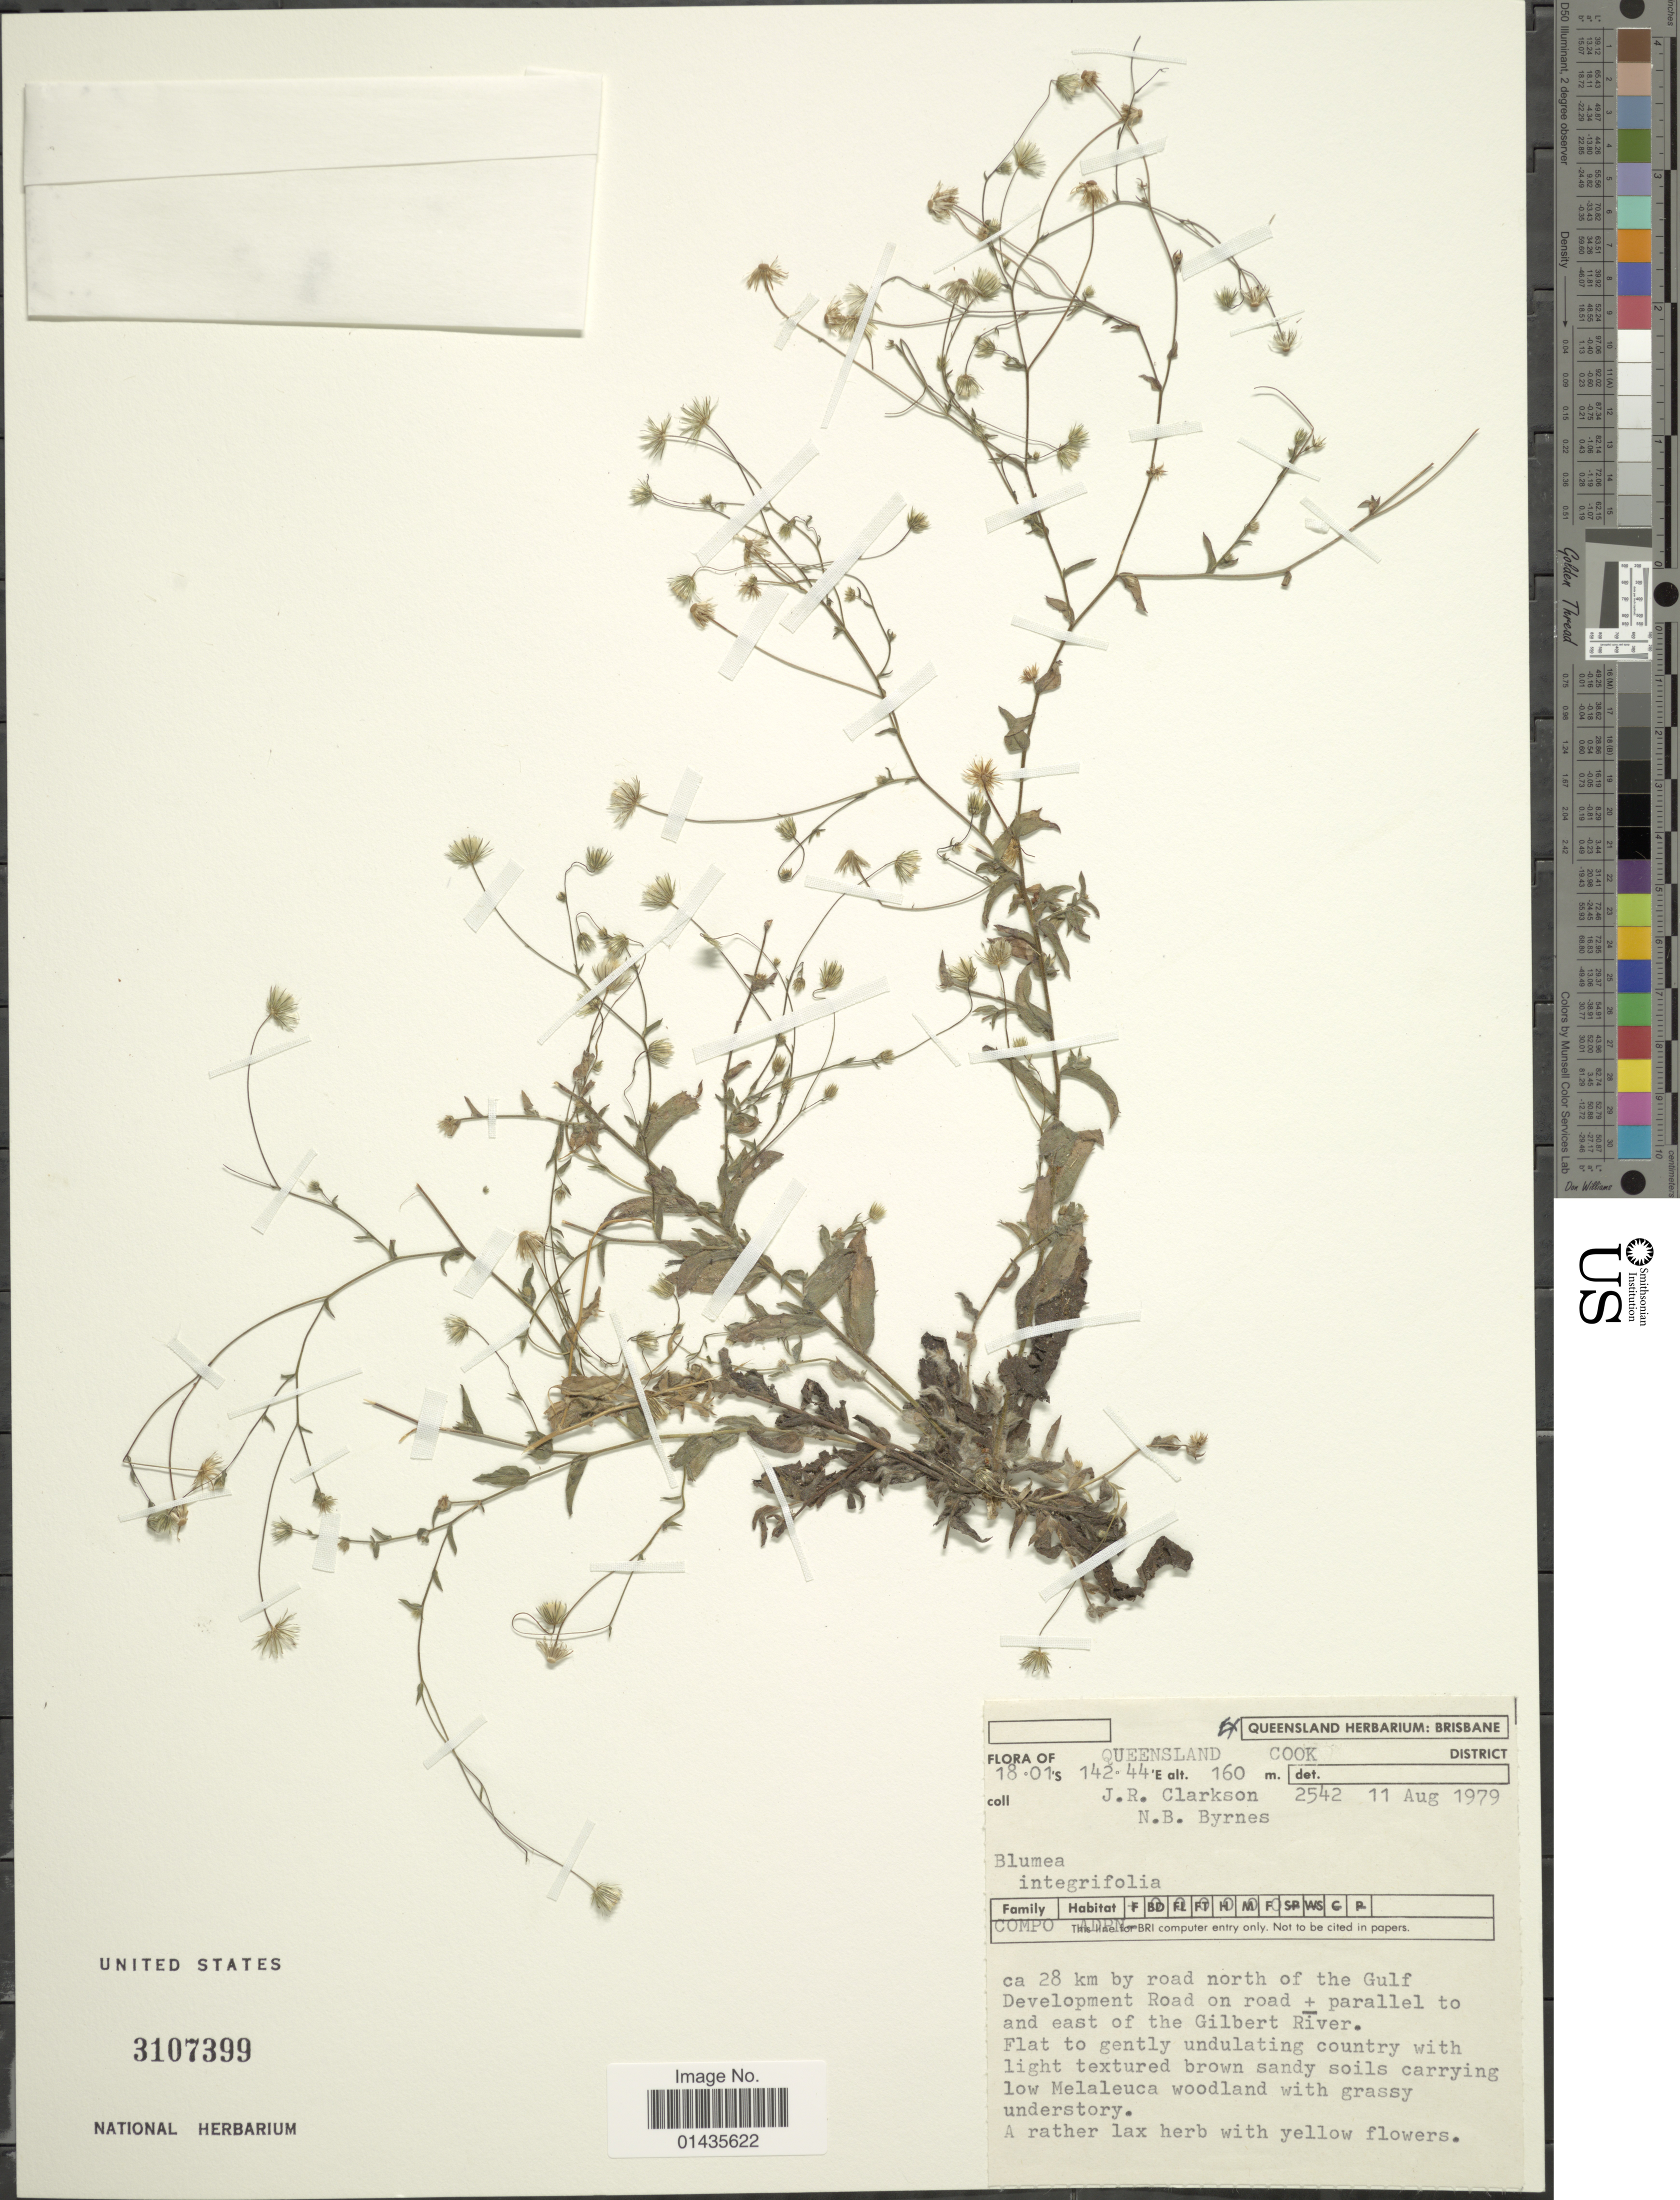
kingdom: Plantae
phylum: Tracheophyta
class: Magnoliopsida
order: Asterales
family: Asteraceae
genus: Blumea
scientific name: Blumea integrifolia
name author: DC.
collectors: J. Clarkson & N. Byrnes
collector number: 2542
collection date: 1979-08-11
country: Australia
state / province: Queensland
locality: Cook District, ca 28 km by road north of the Gulf Development Road on road ± parallel to and east of the Gilbert River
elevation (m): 160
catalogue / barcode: US 3107399